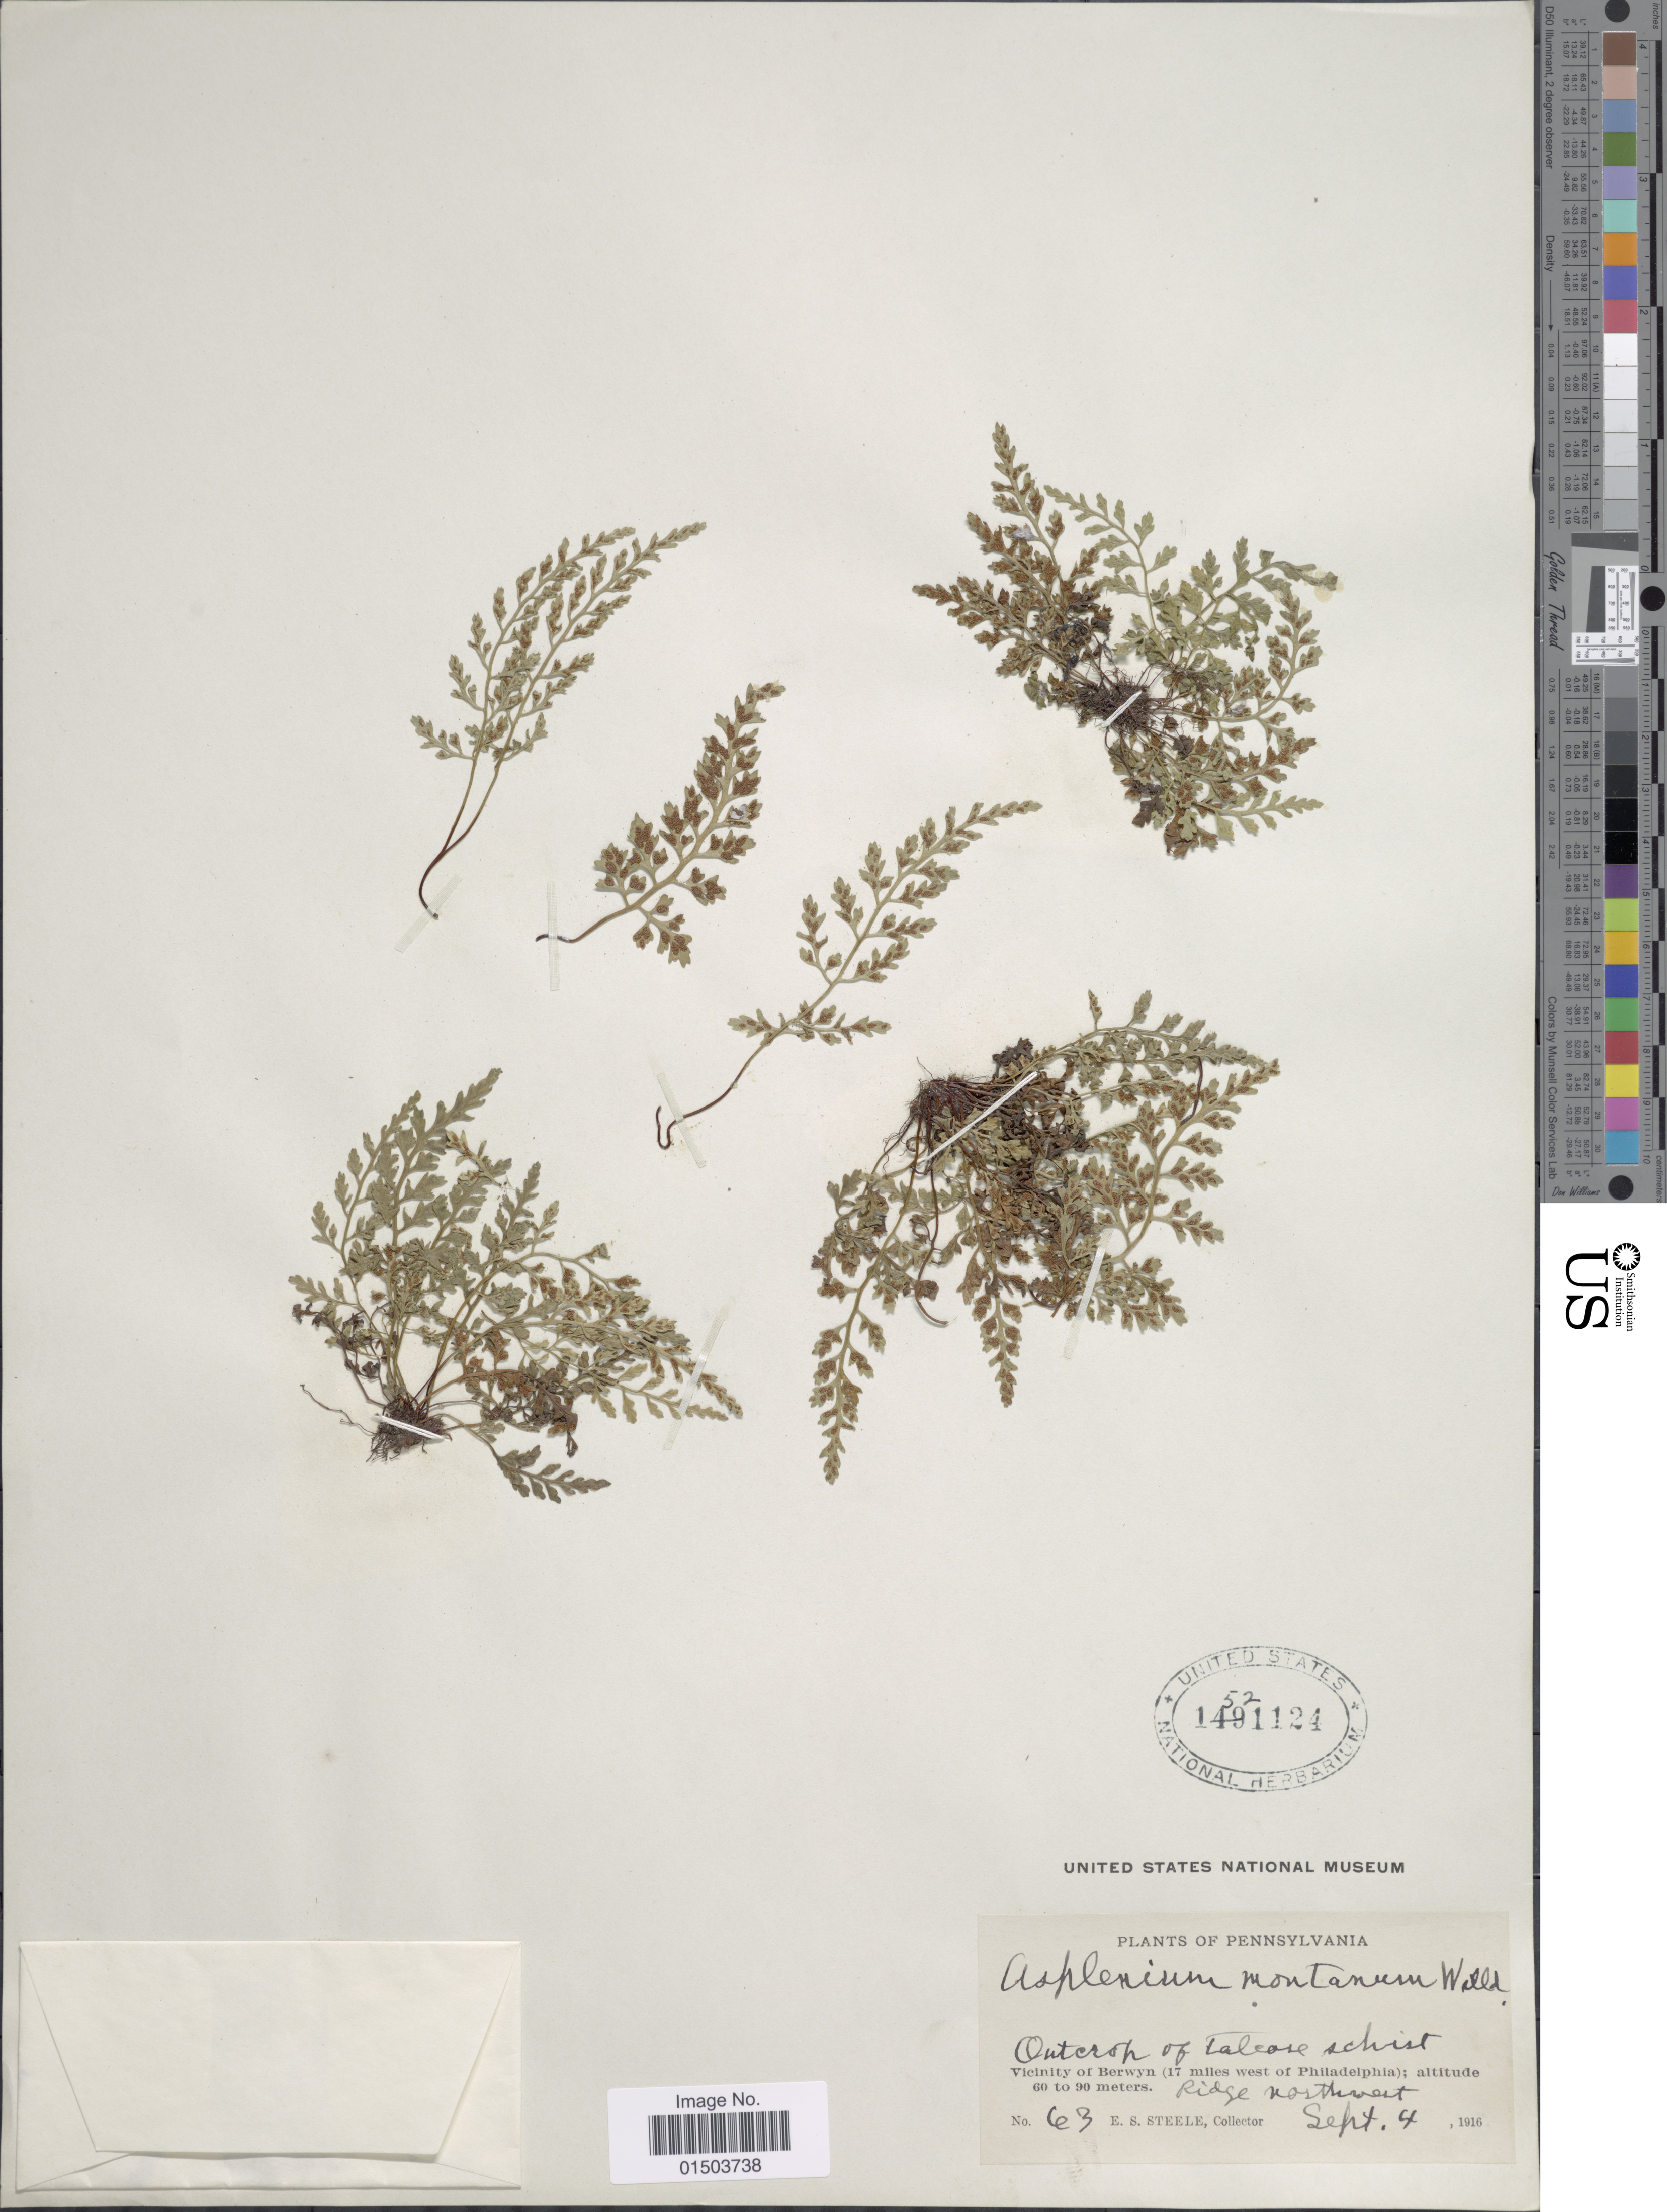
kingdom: Plantae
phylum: Tracheophyta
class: Polypodiopsida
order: Polypodiales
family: Aspleniaceae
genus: Asplenium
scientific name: Asplenium montanum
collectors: E. Steele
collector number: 63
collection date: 1916-09-04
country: United States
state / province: Pennsylvania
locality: Vicinity of Berwyn (17 miles west of Philadelphia), Ridge northwest.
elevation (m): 60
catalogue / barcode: US 1521124